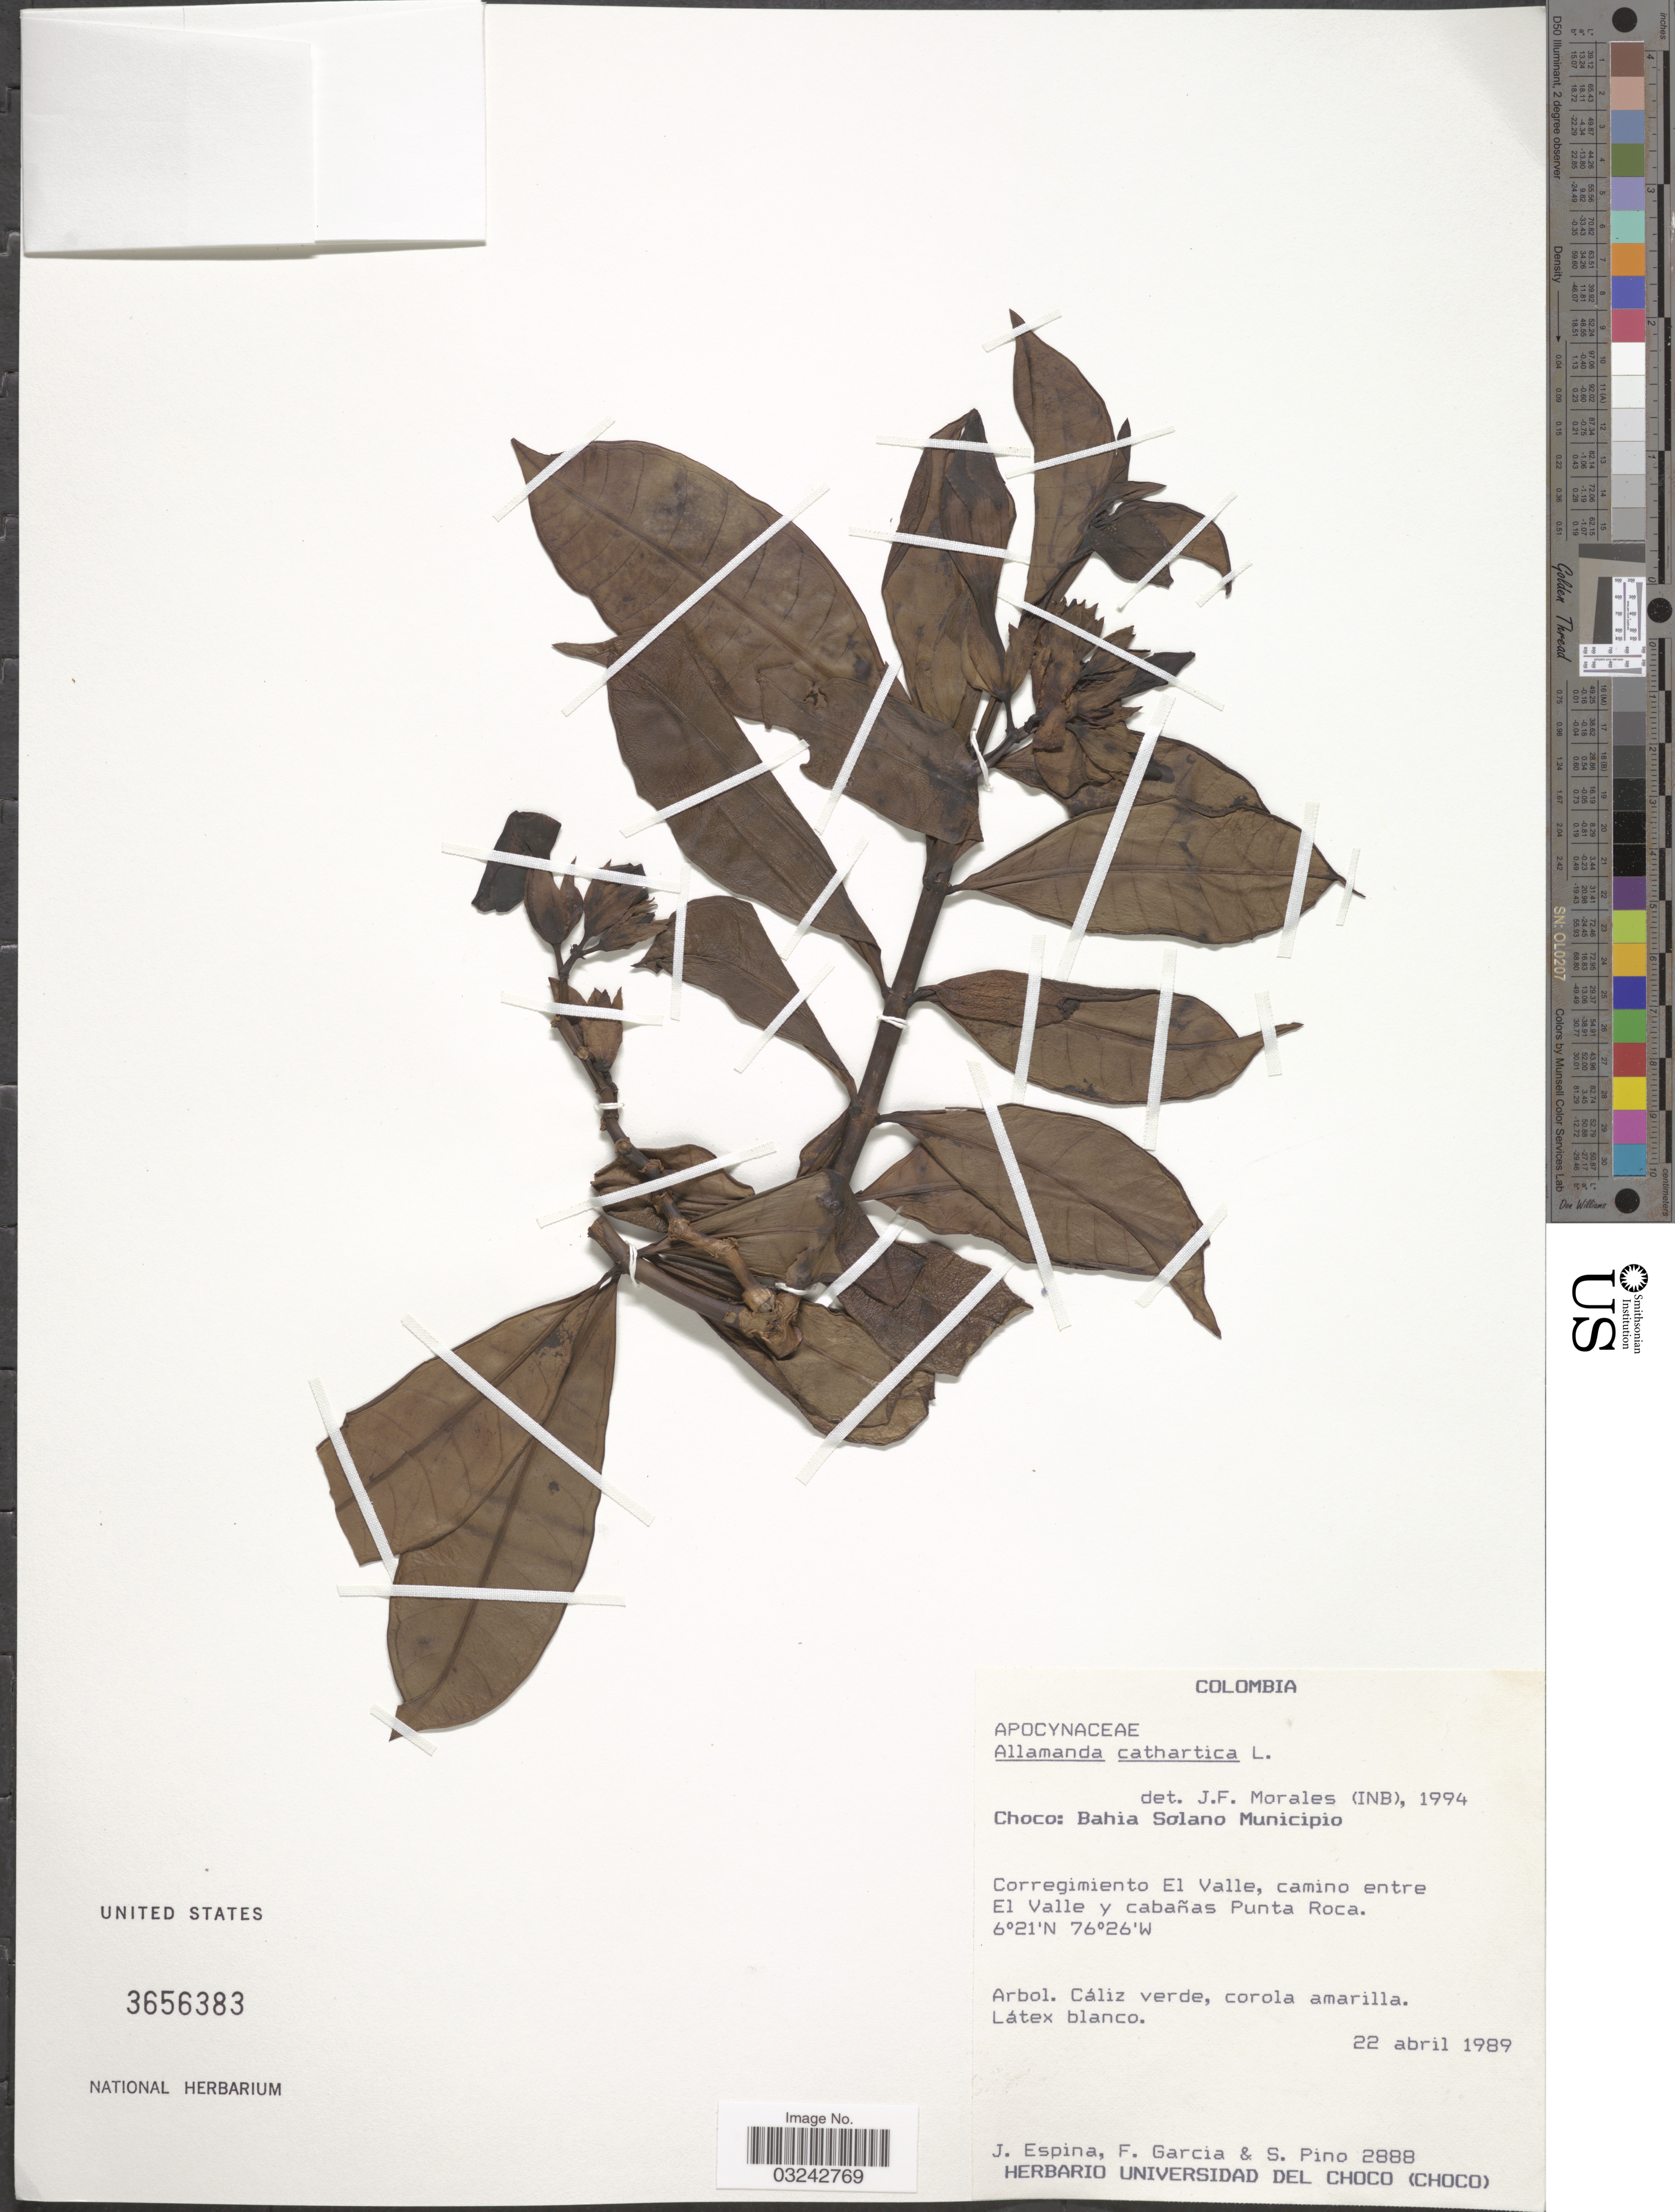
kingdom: Plantae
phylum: Tracheophyta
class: Magnoliopsida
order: Gentianales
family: Apocynaceae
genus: Allamanda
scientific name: Allamanda cathartica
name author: L.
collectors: J. Espina, F. Garcia & S. Pino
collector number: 2888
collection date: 1989-04-22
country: Colombia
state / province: Chocó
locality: Bahia Solano Municipio. Corregimiento El Valle, camino entre El Valle y cabañas Punta Roca.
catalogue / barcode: US 3656383